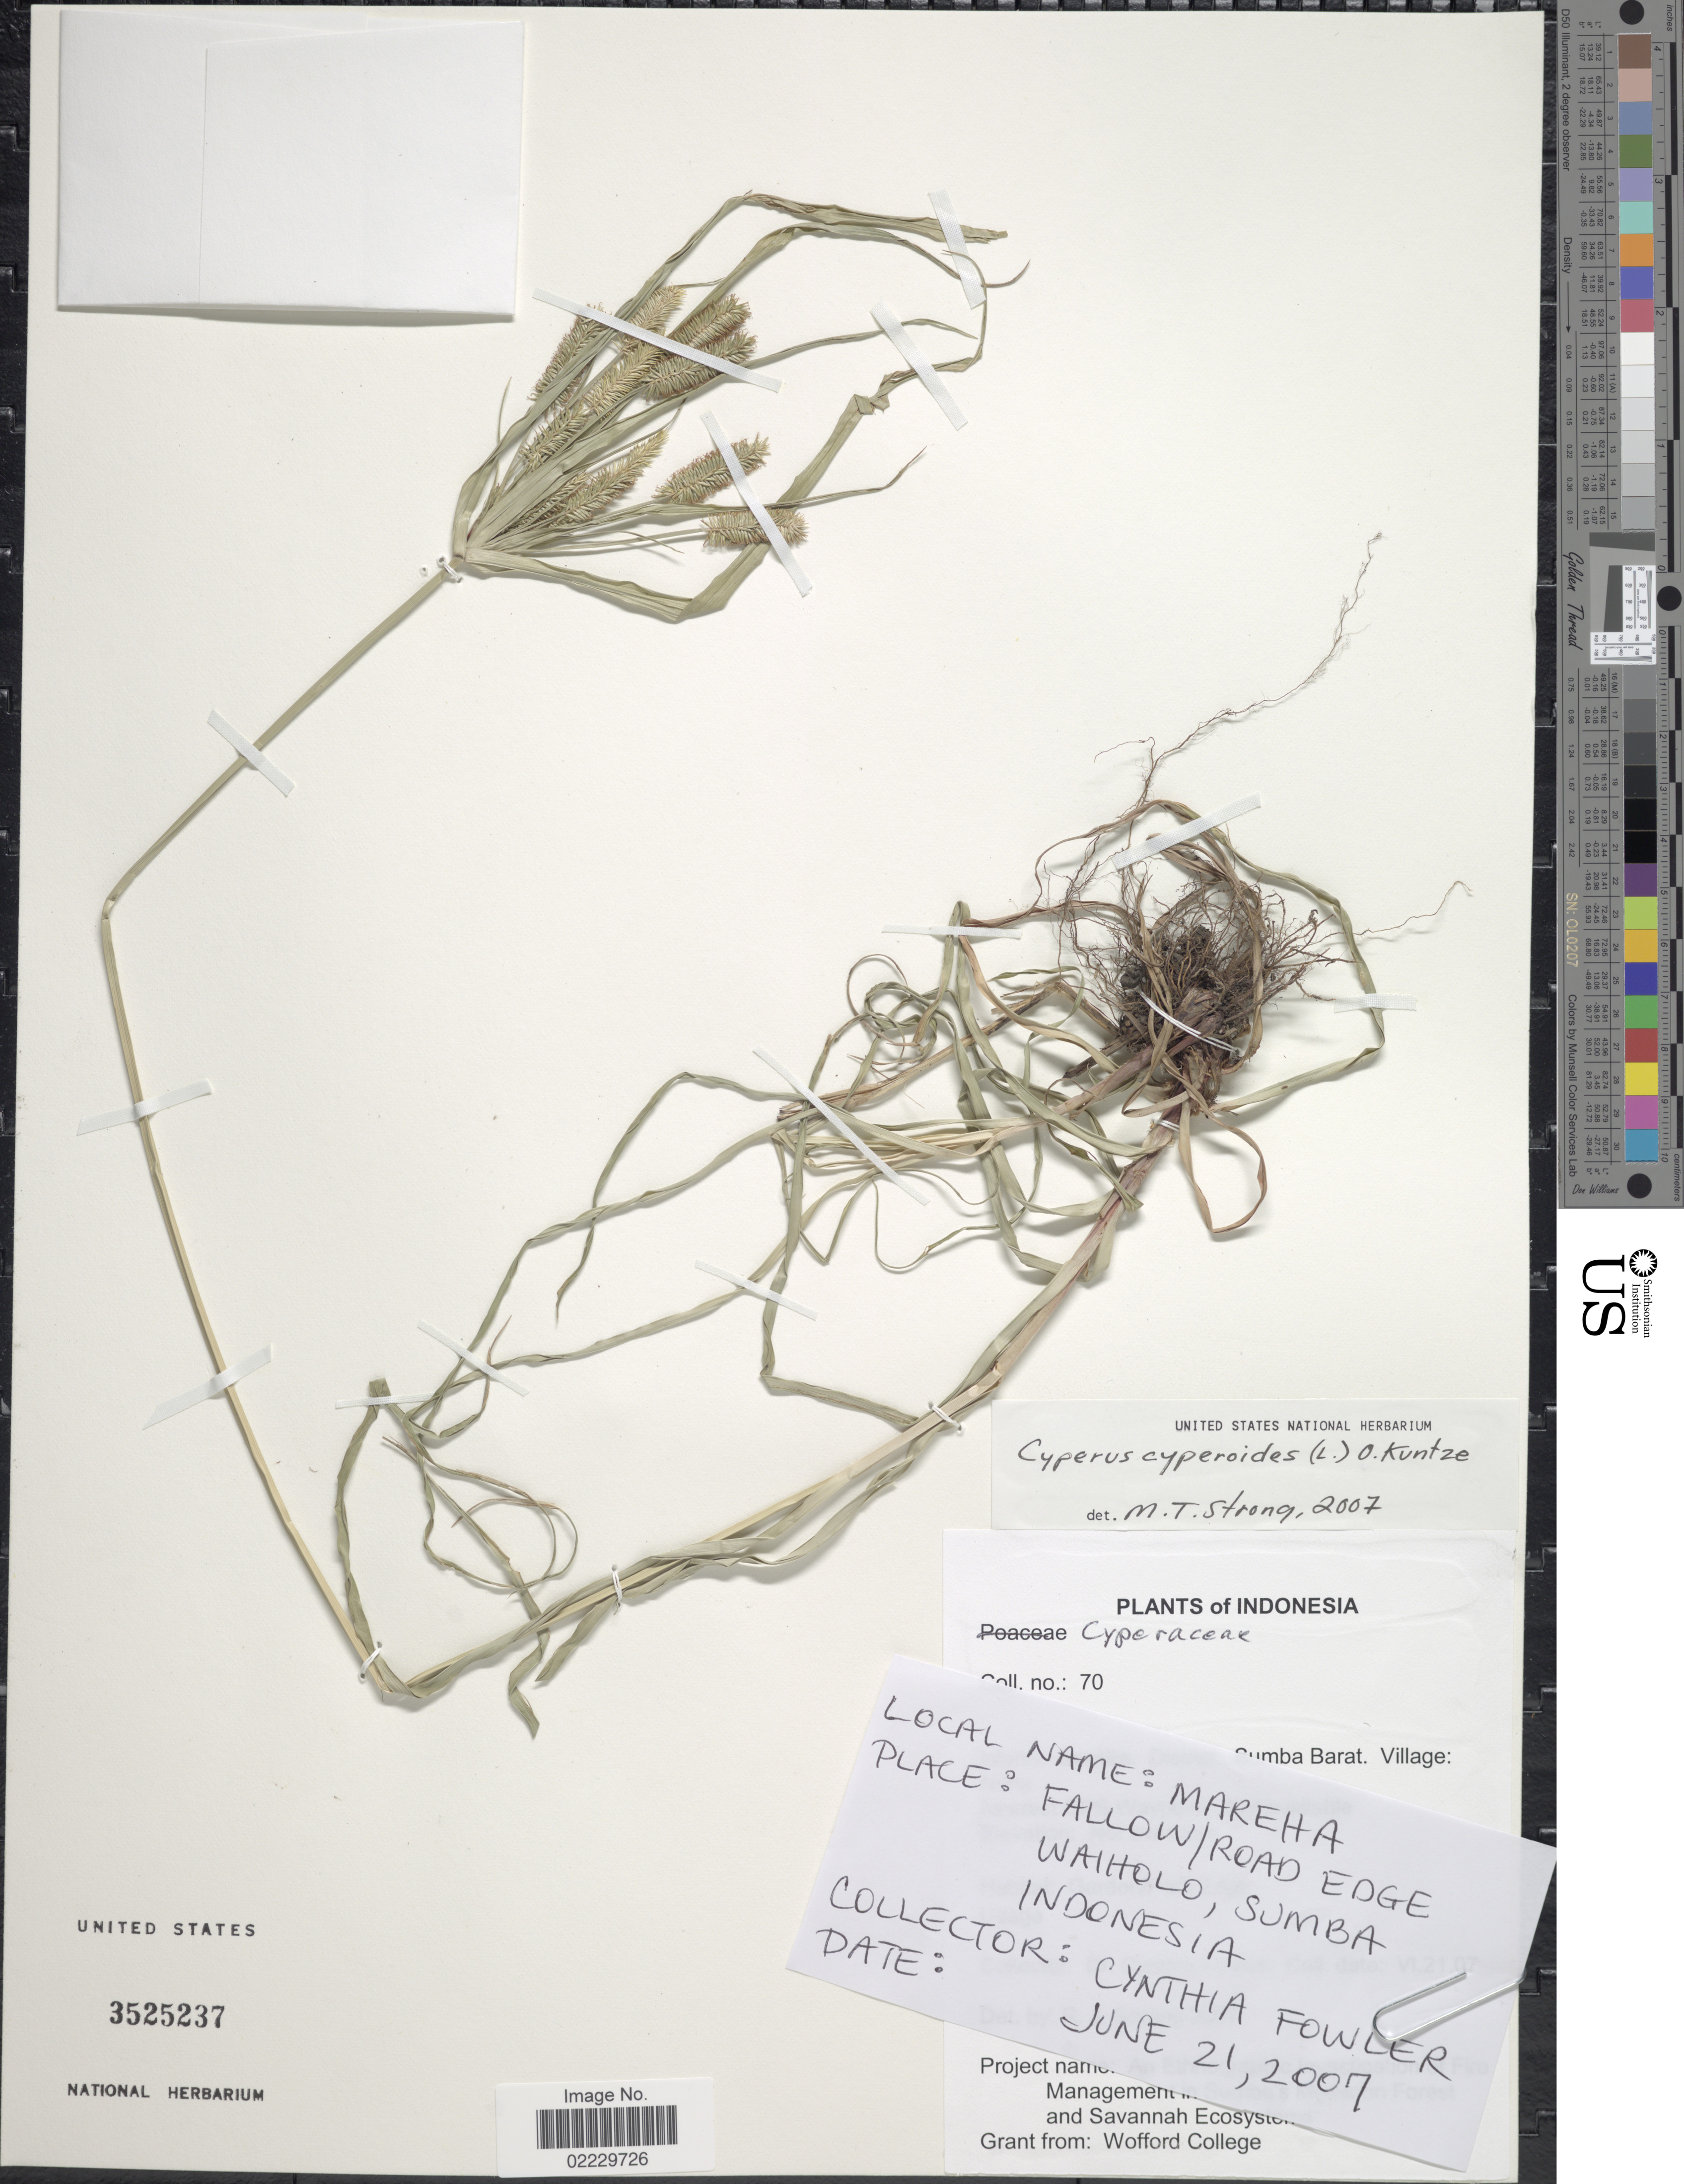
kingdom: Plantae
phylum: Tracheophyta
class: Liliopsida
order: Poales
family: Cyperaceae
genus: Cyperus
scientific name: Cyperus cyperoides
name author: (L.) Kuntze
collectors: C. Fowler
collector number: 70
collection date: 2007-06-21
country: Indonesia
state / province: Nusa Tenggara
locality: Fallow/ Road edge Waiholo, Sumba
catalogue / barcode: US 3525237